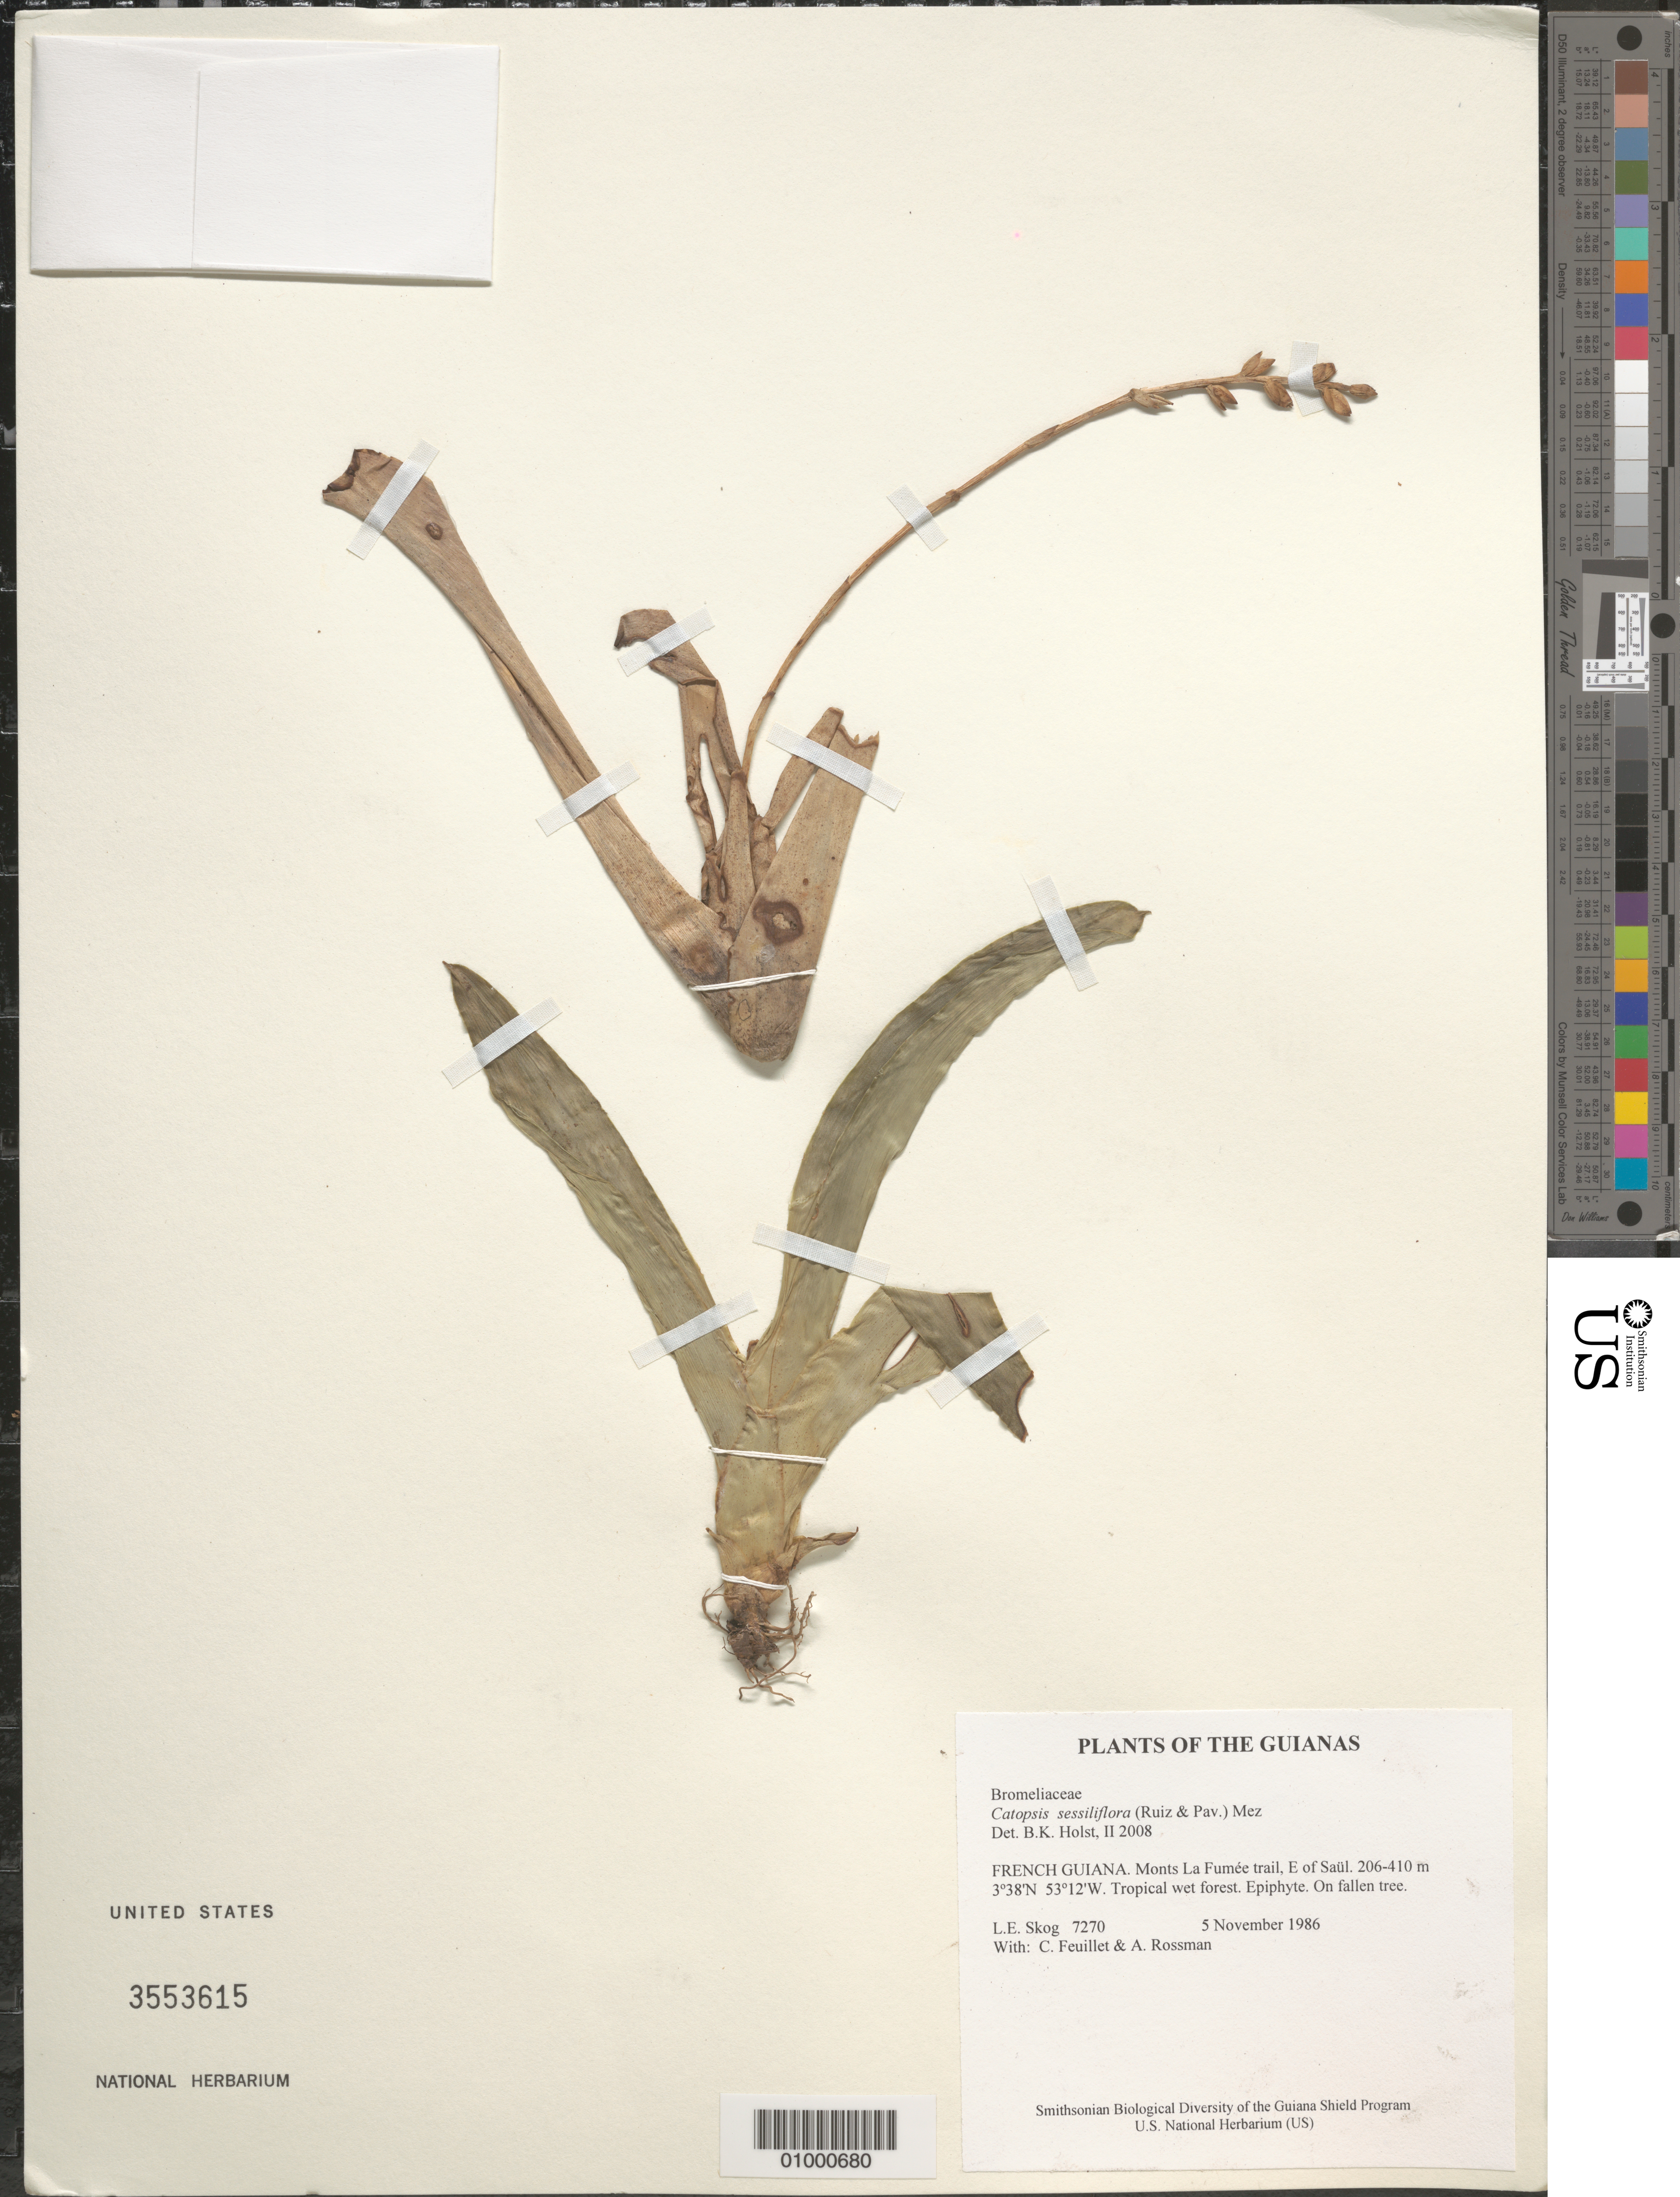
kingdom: Plantae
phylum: Tracheophyta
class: Liliopsida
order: Poales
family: Bromeliaceae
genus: Catopsis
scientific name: Catopsis sessiliflora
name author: (Ruiz & Pav.) Mez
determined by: Holst, Bruce K.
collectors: L. E. Skog, C. Feuillet & A. Rossman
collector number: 7270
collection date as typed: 5 November 1986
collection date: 1986-11-05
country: French Guiana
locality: Monts La Fumée trail, E of Saül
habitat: Tropical wet forest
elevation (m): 206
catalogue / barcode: US 3553615